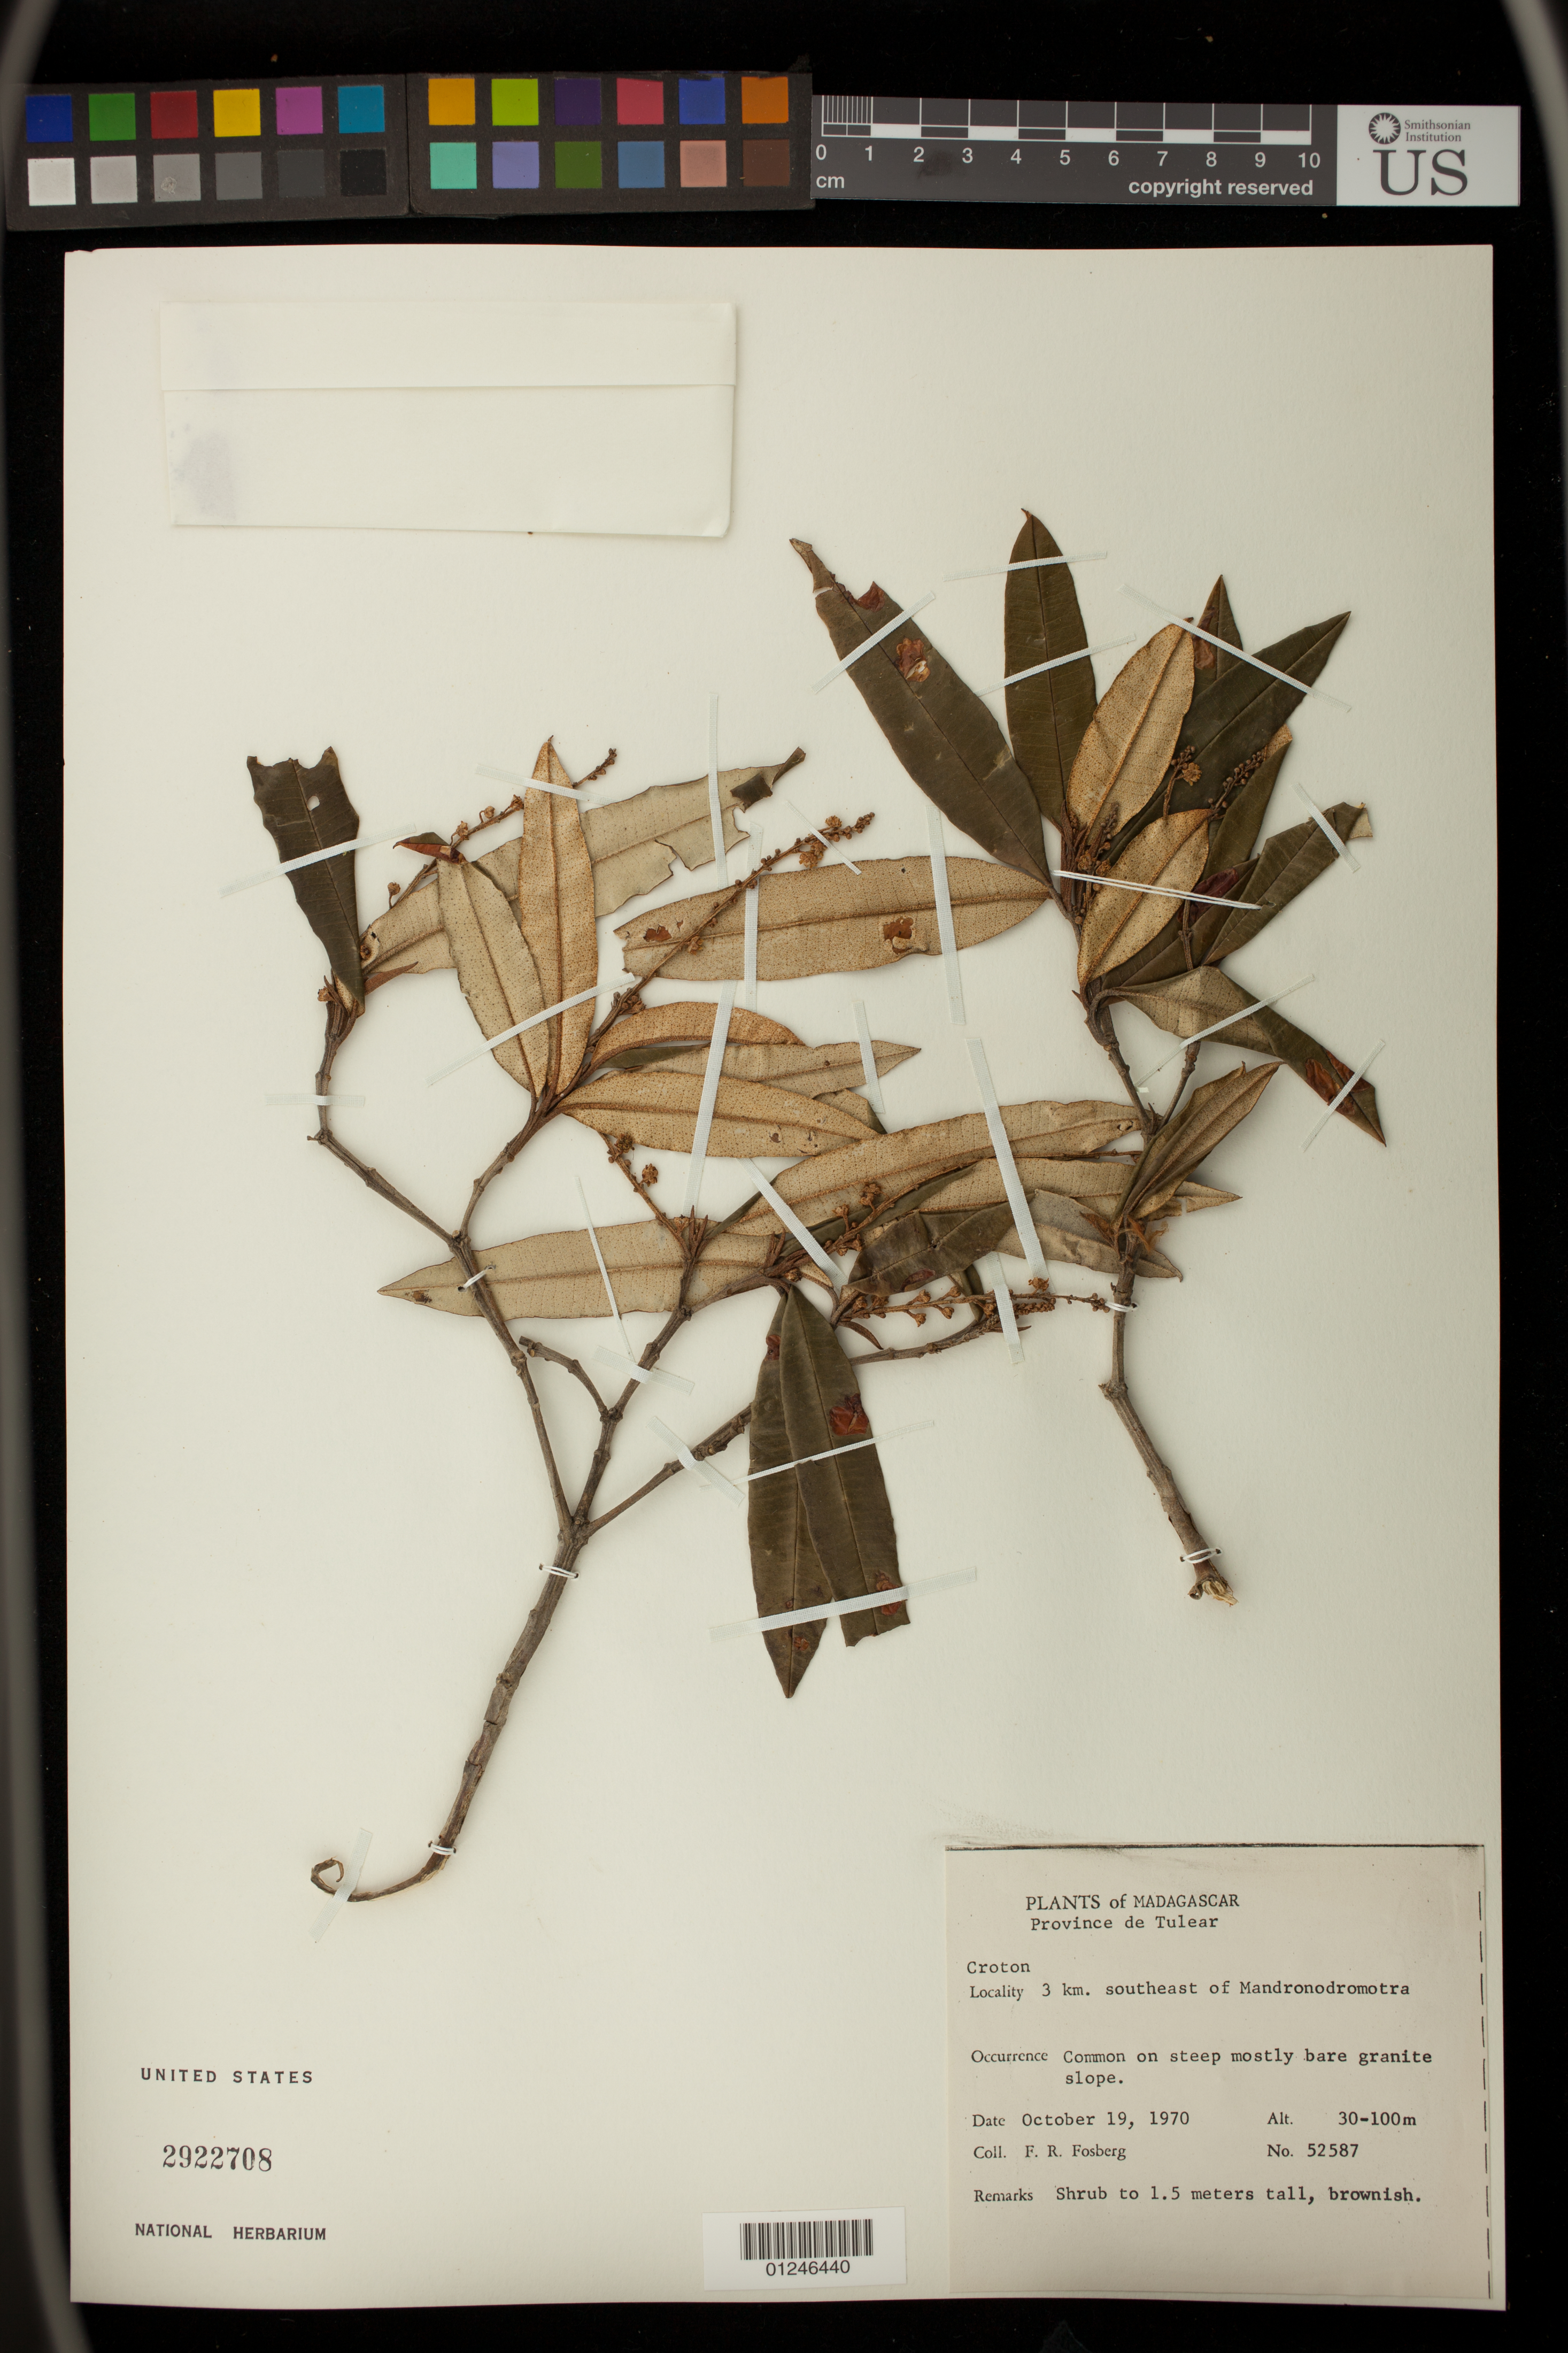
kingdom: Plantae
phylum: Tracheophyta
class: Magnoliopsida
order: Malpighiales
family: Euphorbiaceae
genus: Croton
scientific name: Croton multicostatus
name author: Pittier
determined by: Berry, P. E., (WIS), University of Wisconsin - Madison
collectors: F. R. Fosberg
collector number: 52587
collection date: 1970-10-19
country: Madagascar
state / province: Atsimo-Andrefana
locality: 3 km. southeast of Mandronodromotra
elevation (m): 30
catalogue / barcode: US 2922708